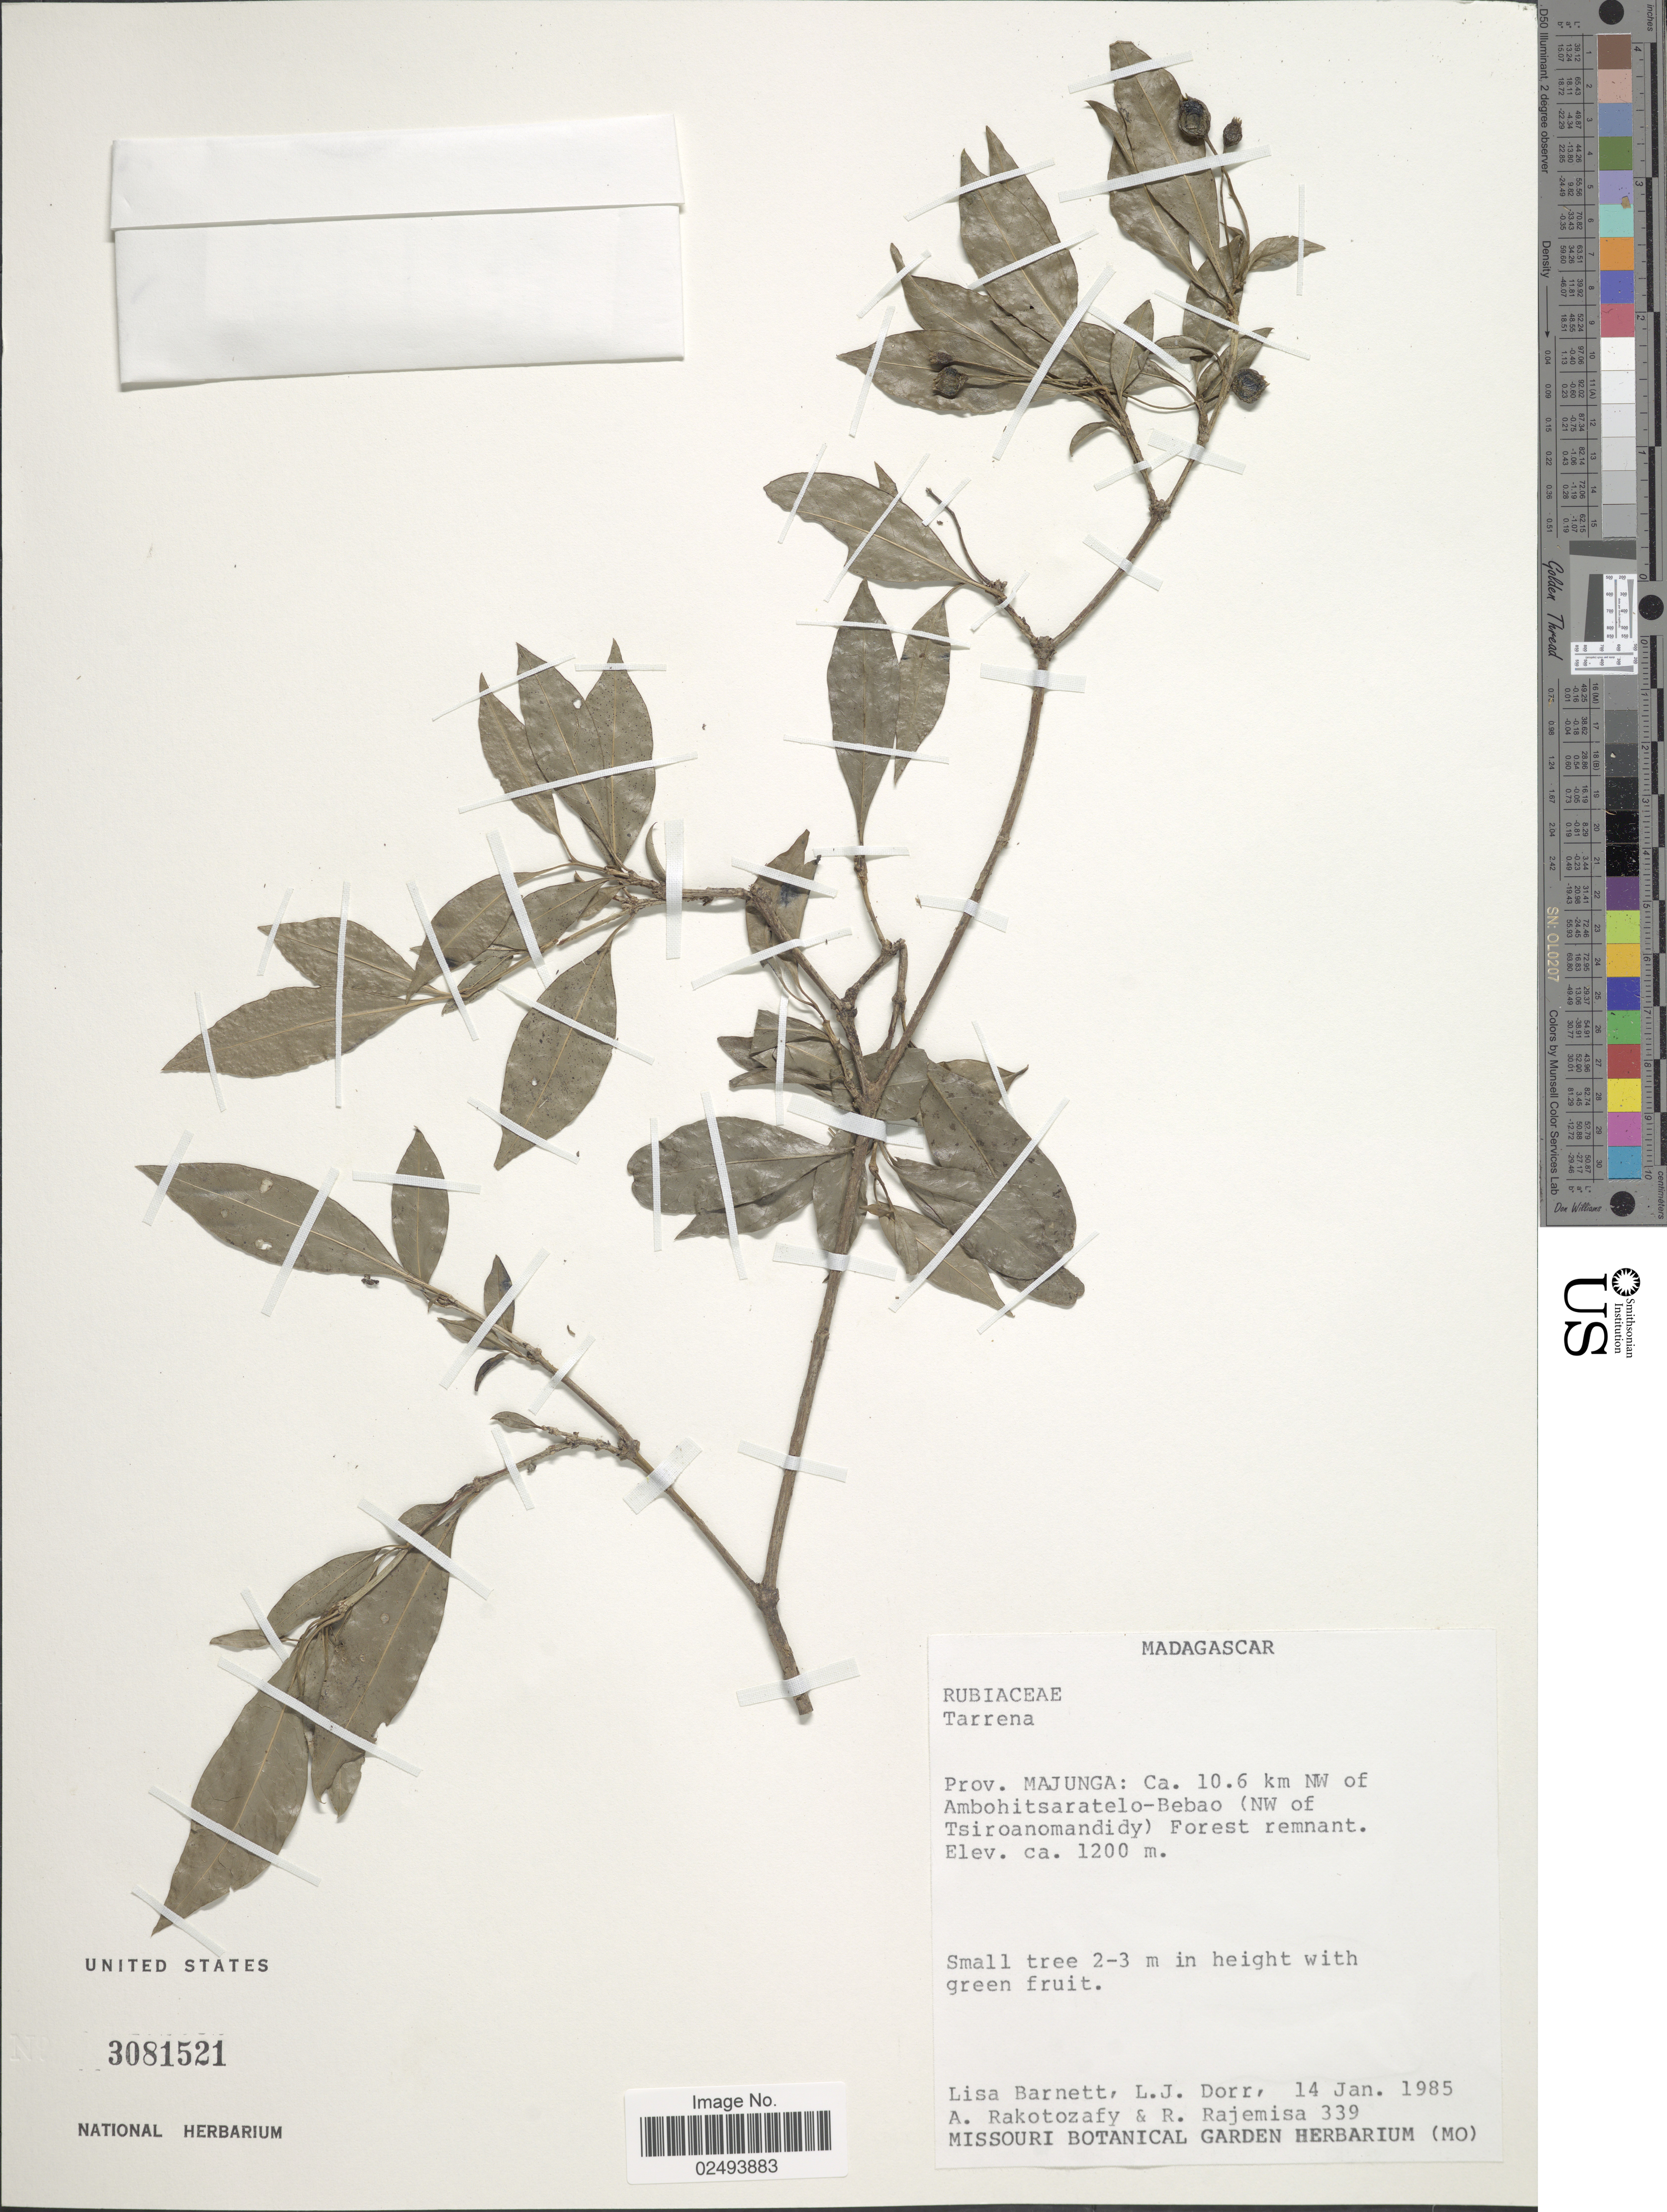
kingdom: Plantae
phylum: Tracheophyta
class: Magnoliopsida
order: Gentianales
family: Rubiaceae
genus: Tarenna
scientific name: Tarenna sp.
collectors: L. C. Barnett, L. J. Dorr, A. Rakotozafy & R. Rajemisa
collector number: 339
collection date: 1985-01-14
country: Madagascar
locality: Prov. Majunga: Ca. 10.6 km NW of Ambohitsaratelo-Bebao (NW of Tsiroanomandidy)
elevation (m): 1200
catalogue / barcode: US 3081521